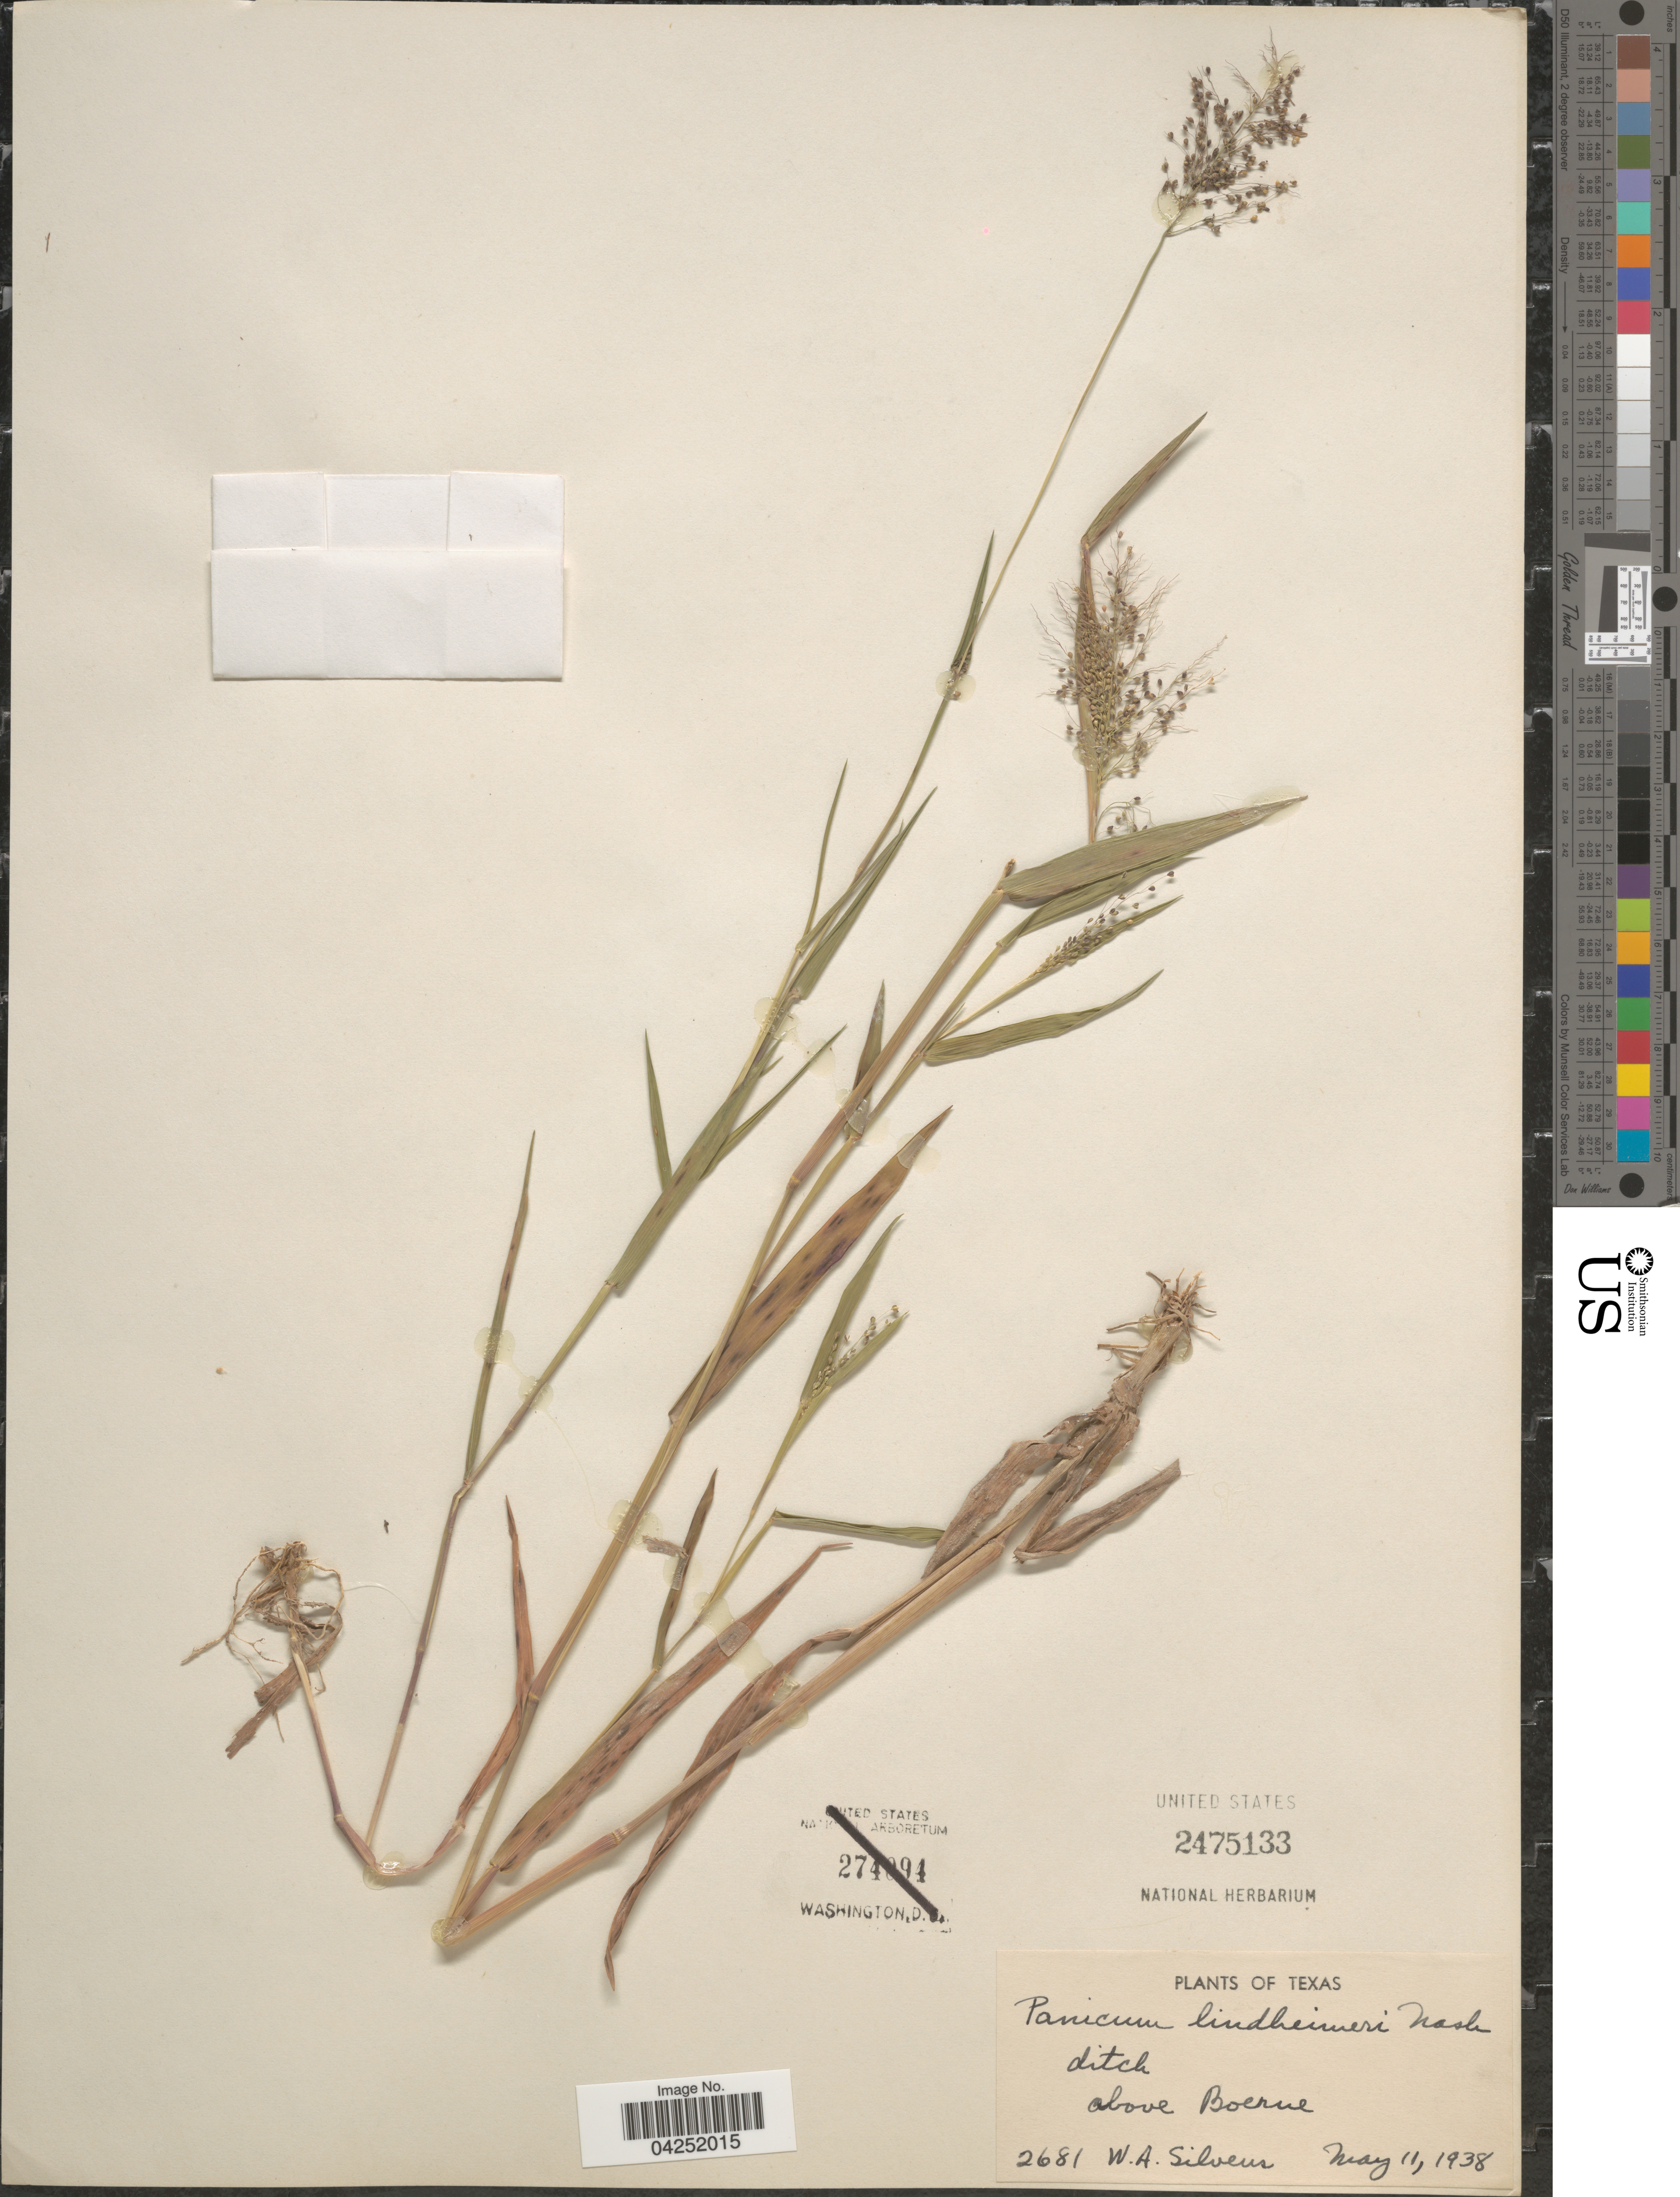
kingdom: Plantae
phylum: Tracheophyta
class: Liliopsida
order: Poales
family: Poaceae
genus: Dichanthelium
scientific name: Dichanthelium acuminatum var. lindheimeri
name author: (Nash) Gould & C.A. Clark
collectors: W. Silveus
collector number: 2681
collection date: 1938-05-11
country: United States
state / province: Texas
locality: Ditch above Boerne.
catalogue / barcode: US 2475133